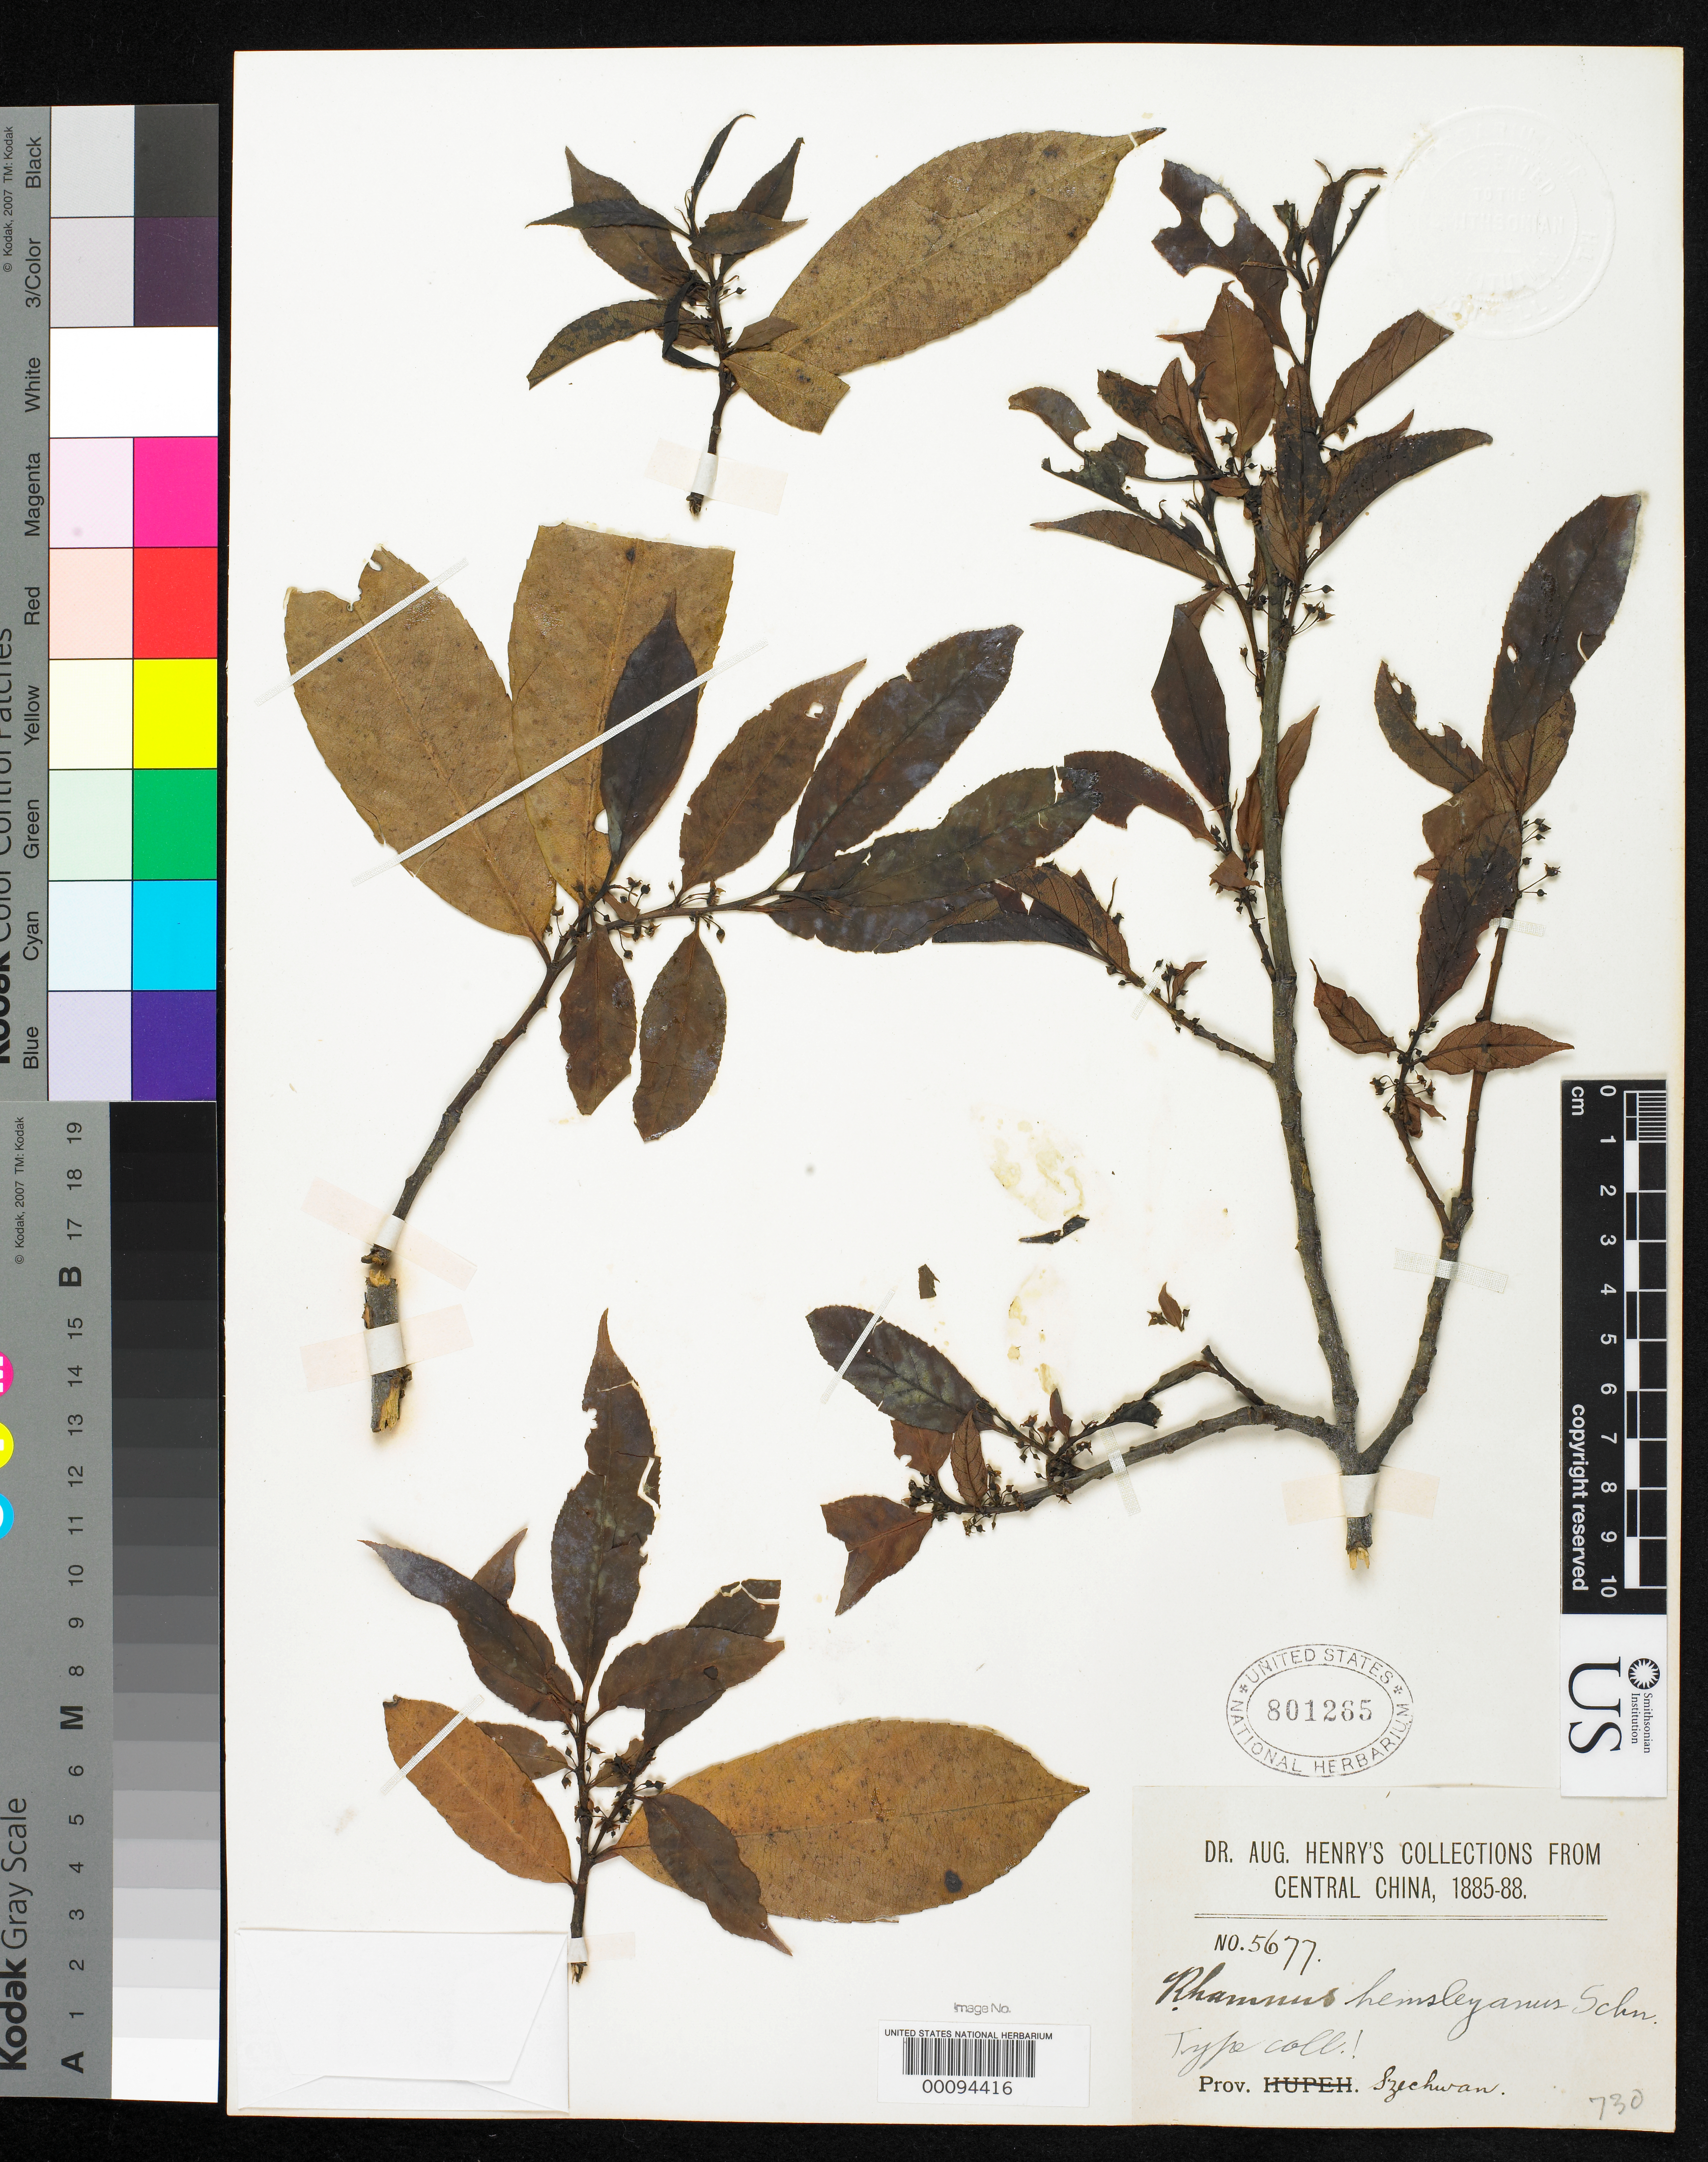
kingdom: Plantae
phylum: Tracheophyta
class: Magnoliopsida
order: Rosales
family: Rhamnaceae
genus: Rhamnus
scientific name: Rhamnus hemsleyanus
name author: C.K. Schneid.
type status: Type Fragment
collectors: A. Henry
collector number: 5677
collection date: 1885/1888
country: China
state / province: Sichuan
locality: Central China. Prov. Szechwan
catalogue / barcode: US 801265